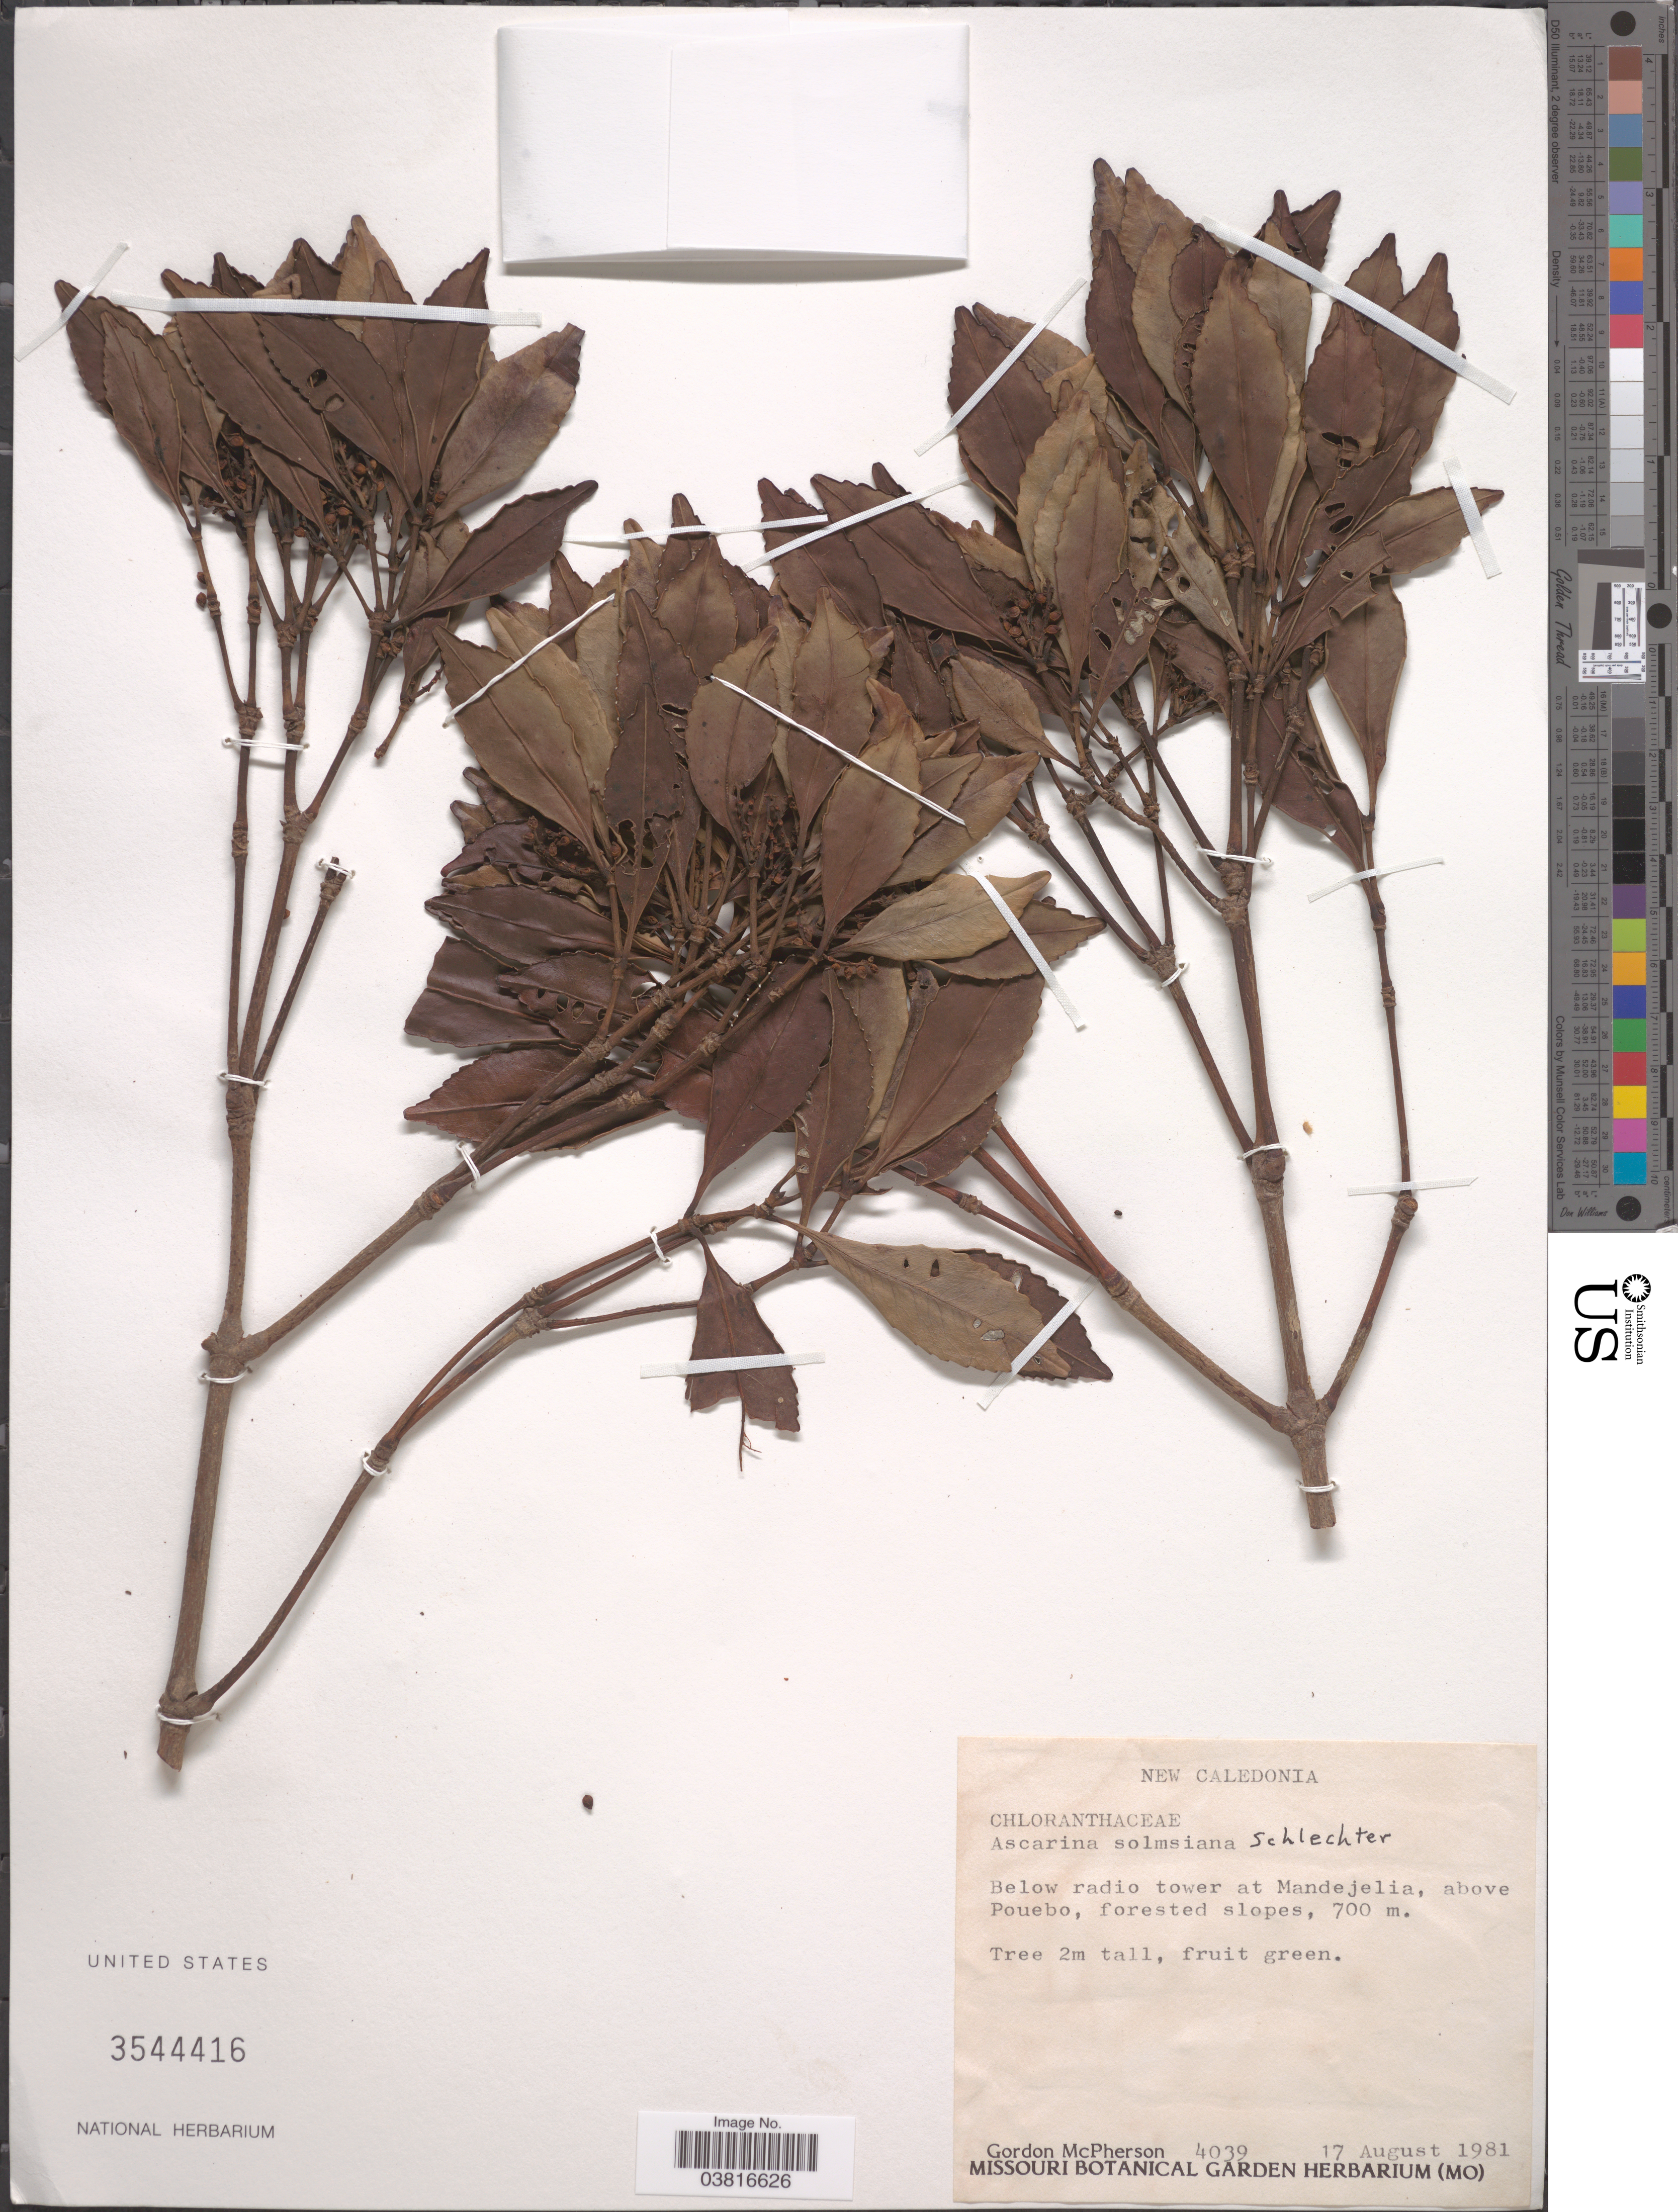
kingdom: Plantae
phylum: Tracheophyta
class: Magnoliopsida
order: Chloranthales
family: Chloranthaceae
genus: Ascarina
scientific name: Ascarina solmsiana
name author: Schltr.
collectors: G. McPherson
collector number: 4039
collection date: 1981-08-17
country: New Caledonia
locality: Below radio tower at Mandejelia, above Pouebo.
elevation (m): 700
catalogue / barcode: US 3544416